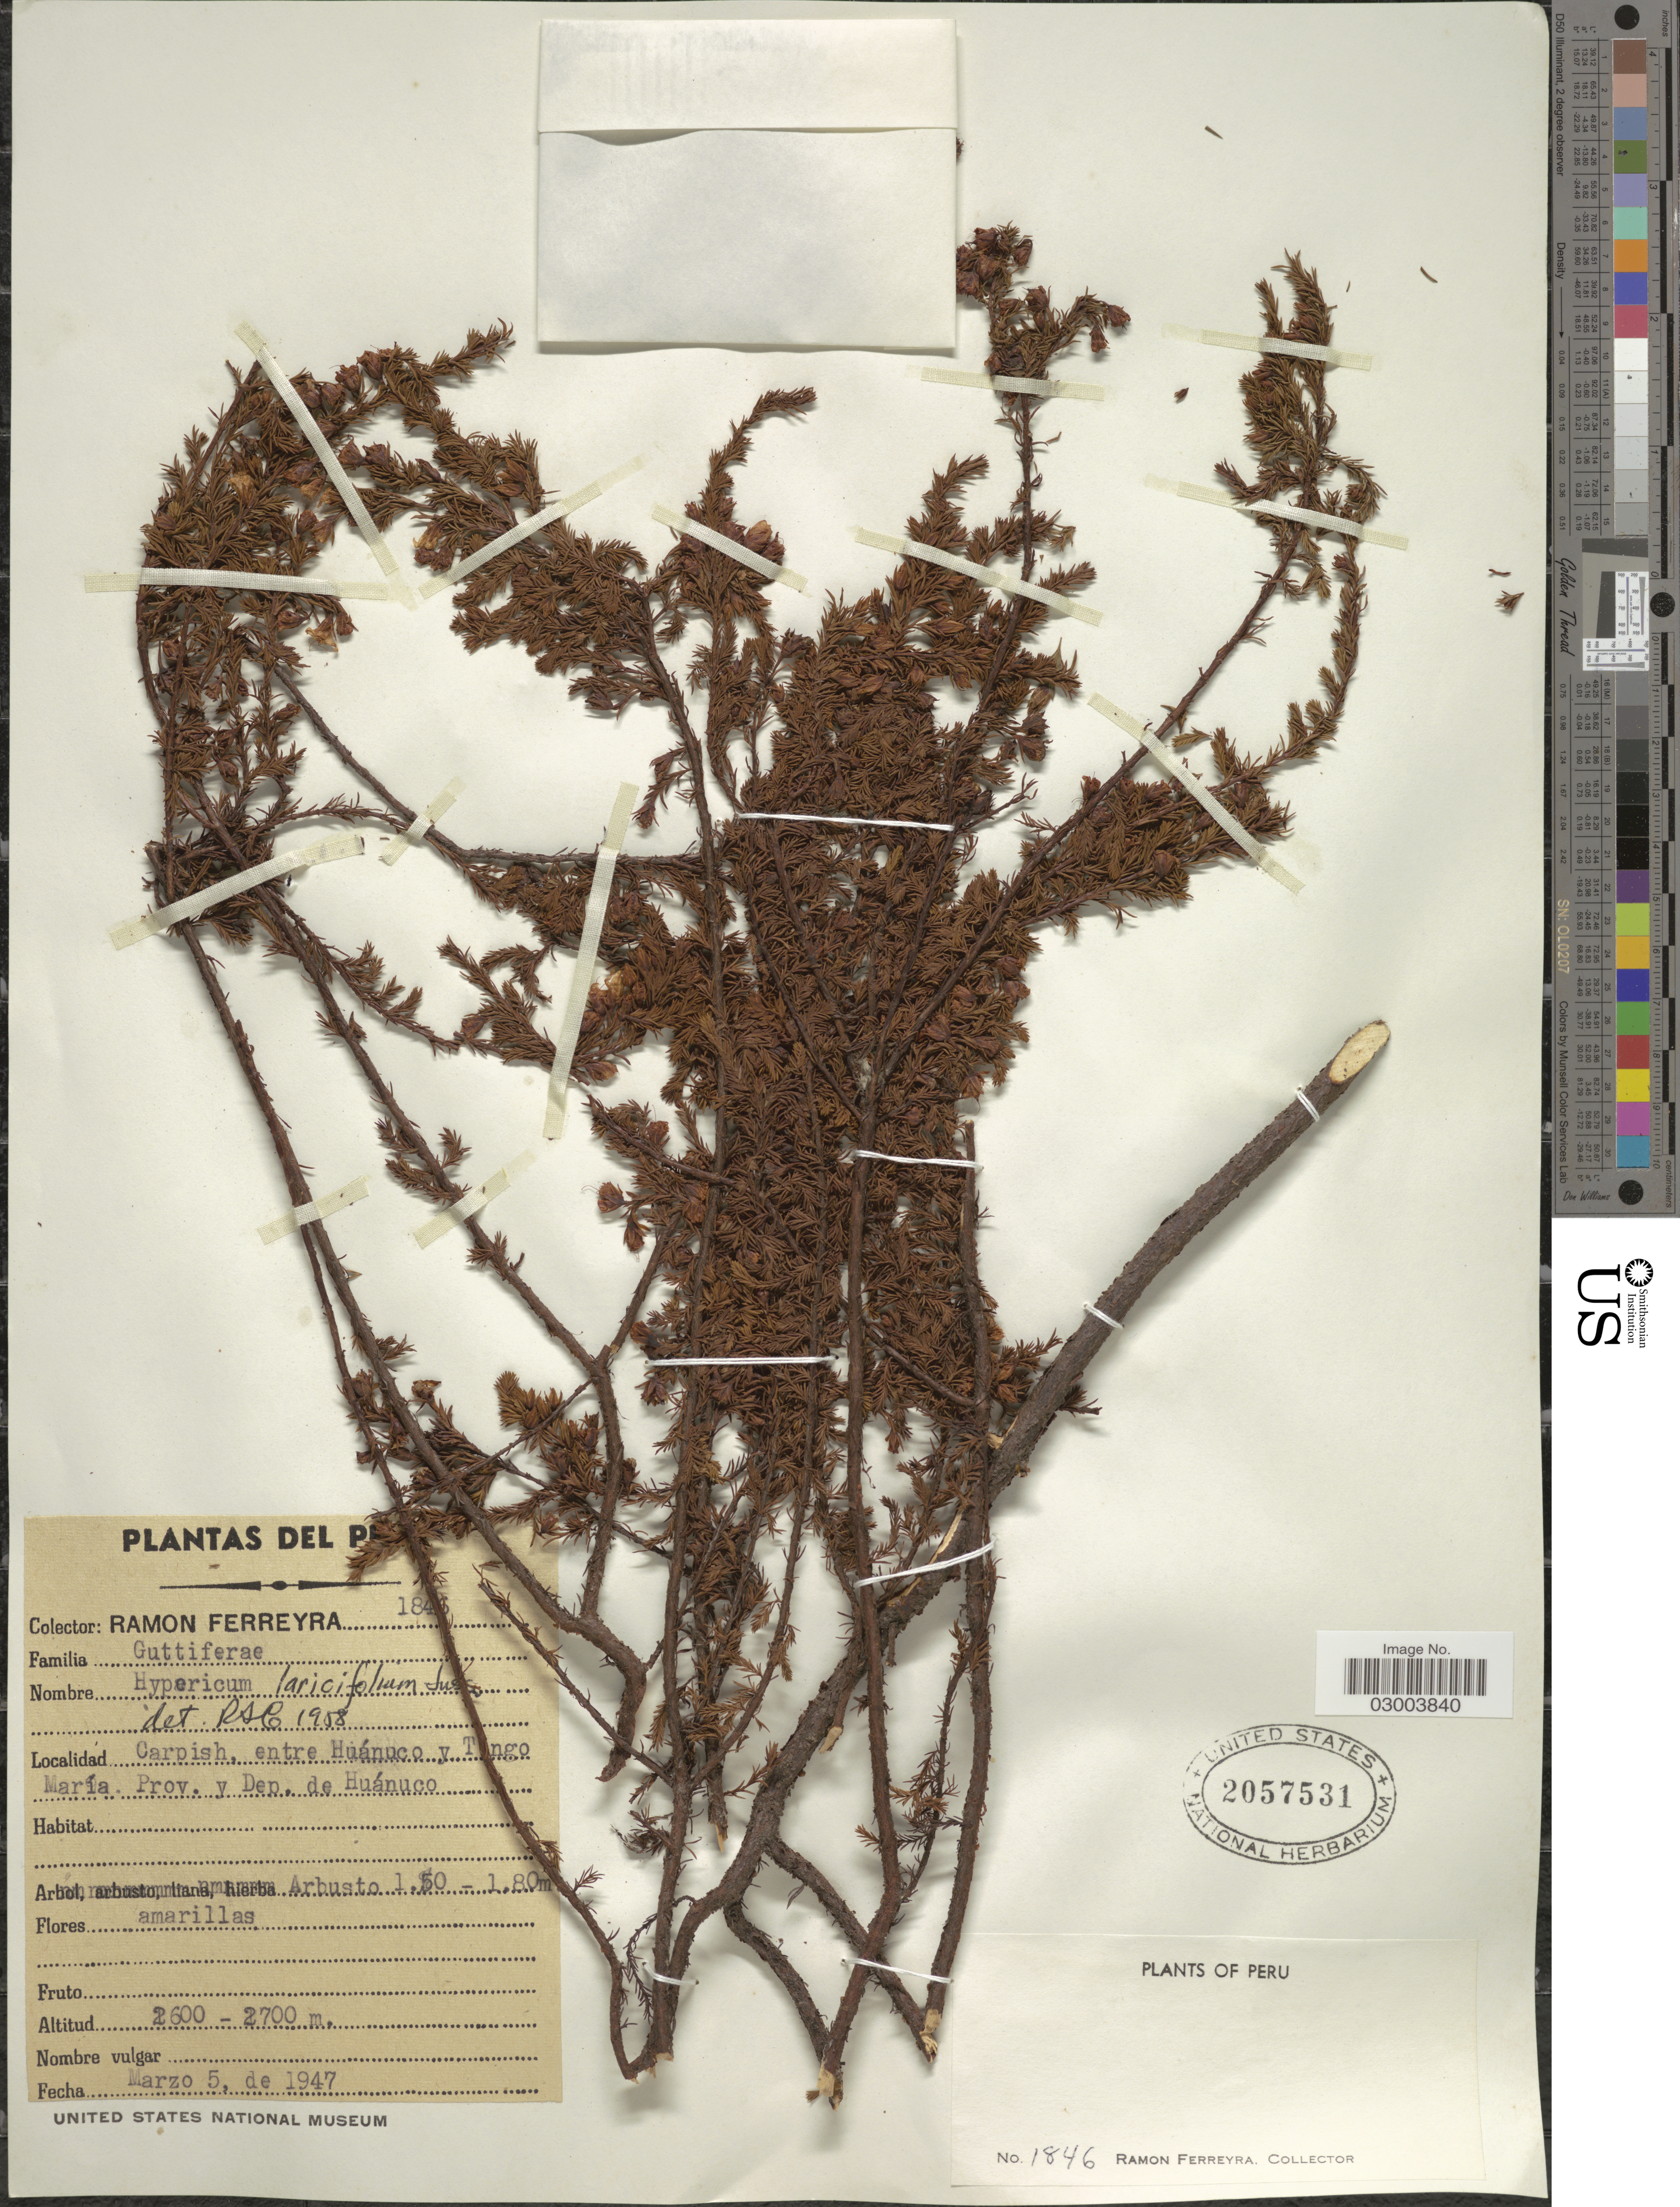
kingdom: Plantae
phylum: Tracheophyta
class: Magnoliopsida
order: Malpighiales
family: Hypericaceae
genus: Hypericum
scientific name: Hypericum laricifolium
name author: Juss.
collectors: R. A. Ferreyra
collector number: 1846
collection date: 1947-03-05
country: Peru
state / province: Huánuco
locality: Carpish, entre Huánuco y Tingo María, Prov. y Dep. de Huánuco.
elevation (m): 2600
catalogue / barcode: US 2057531